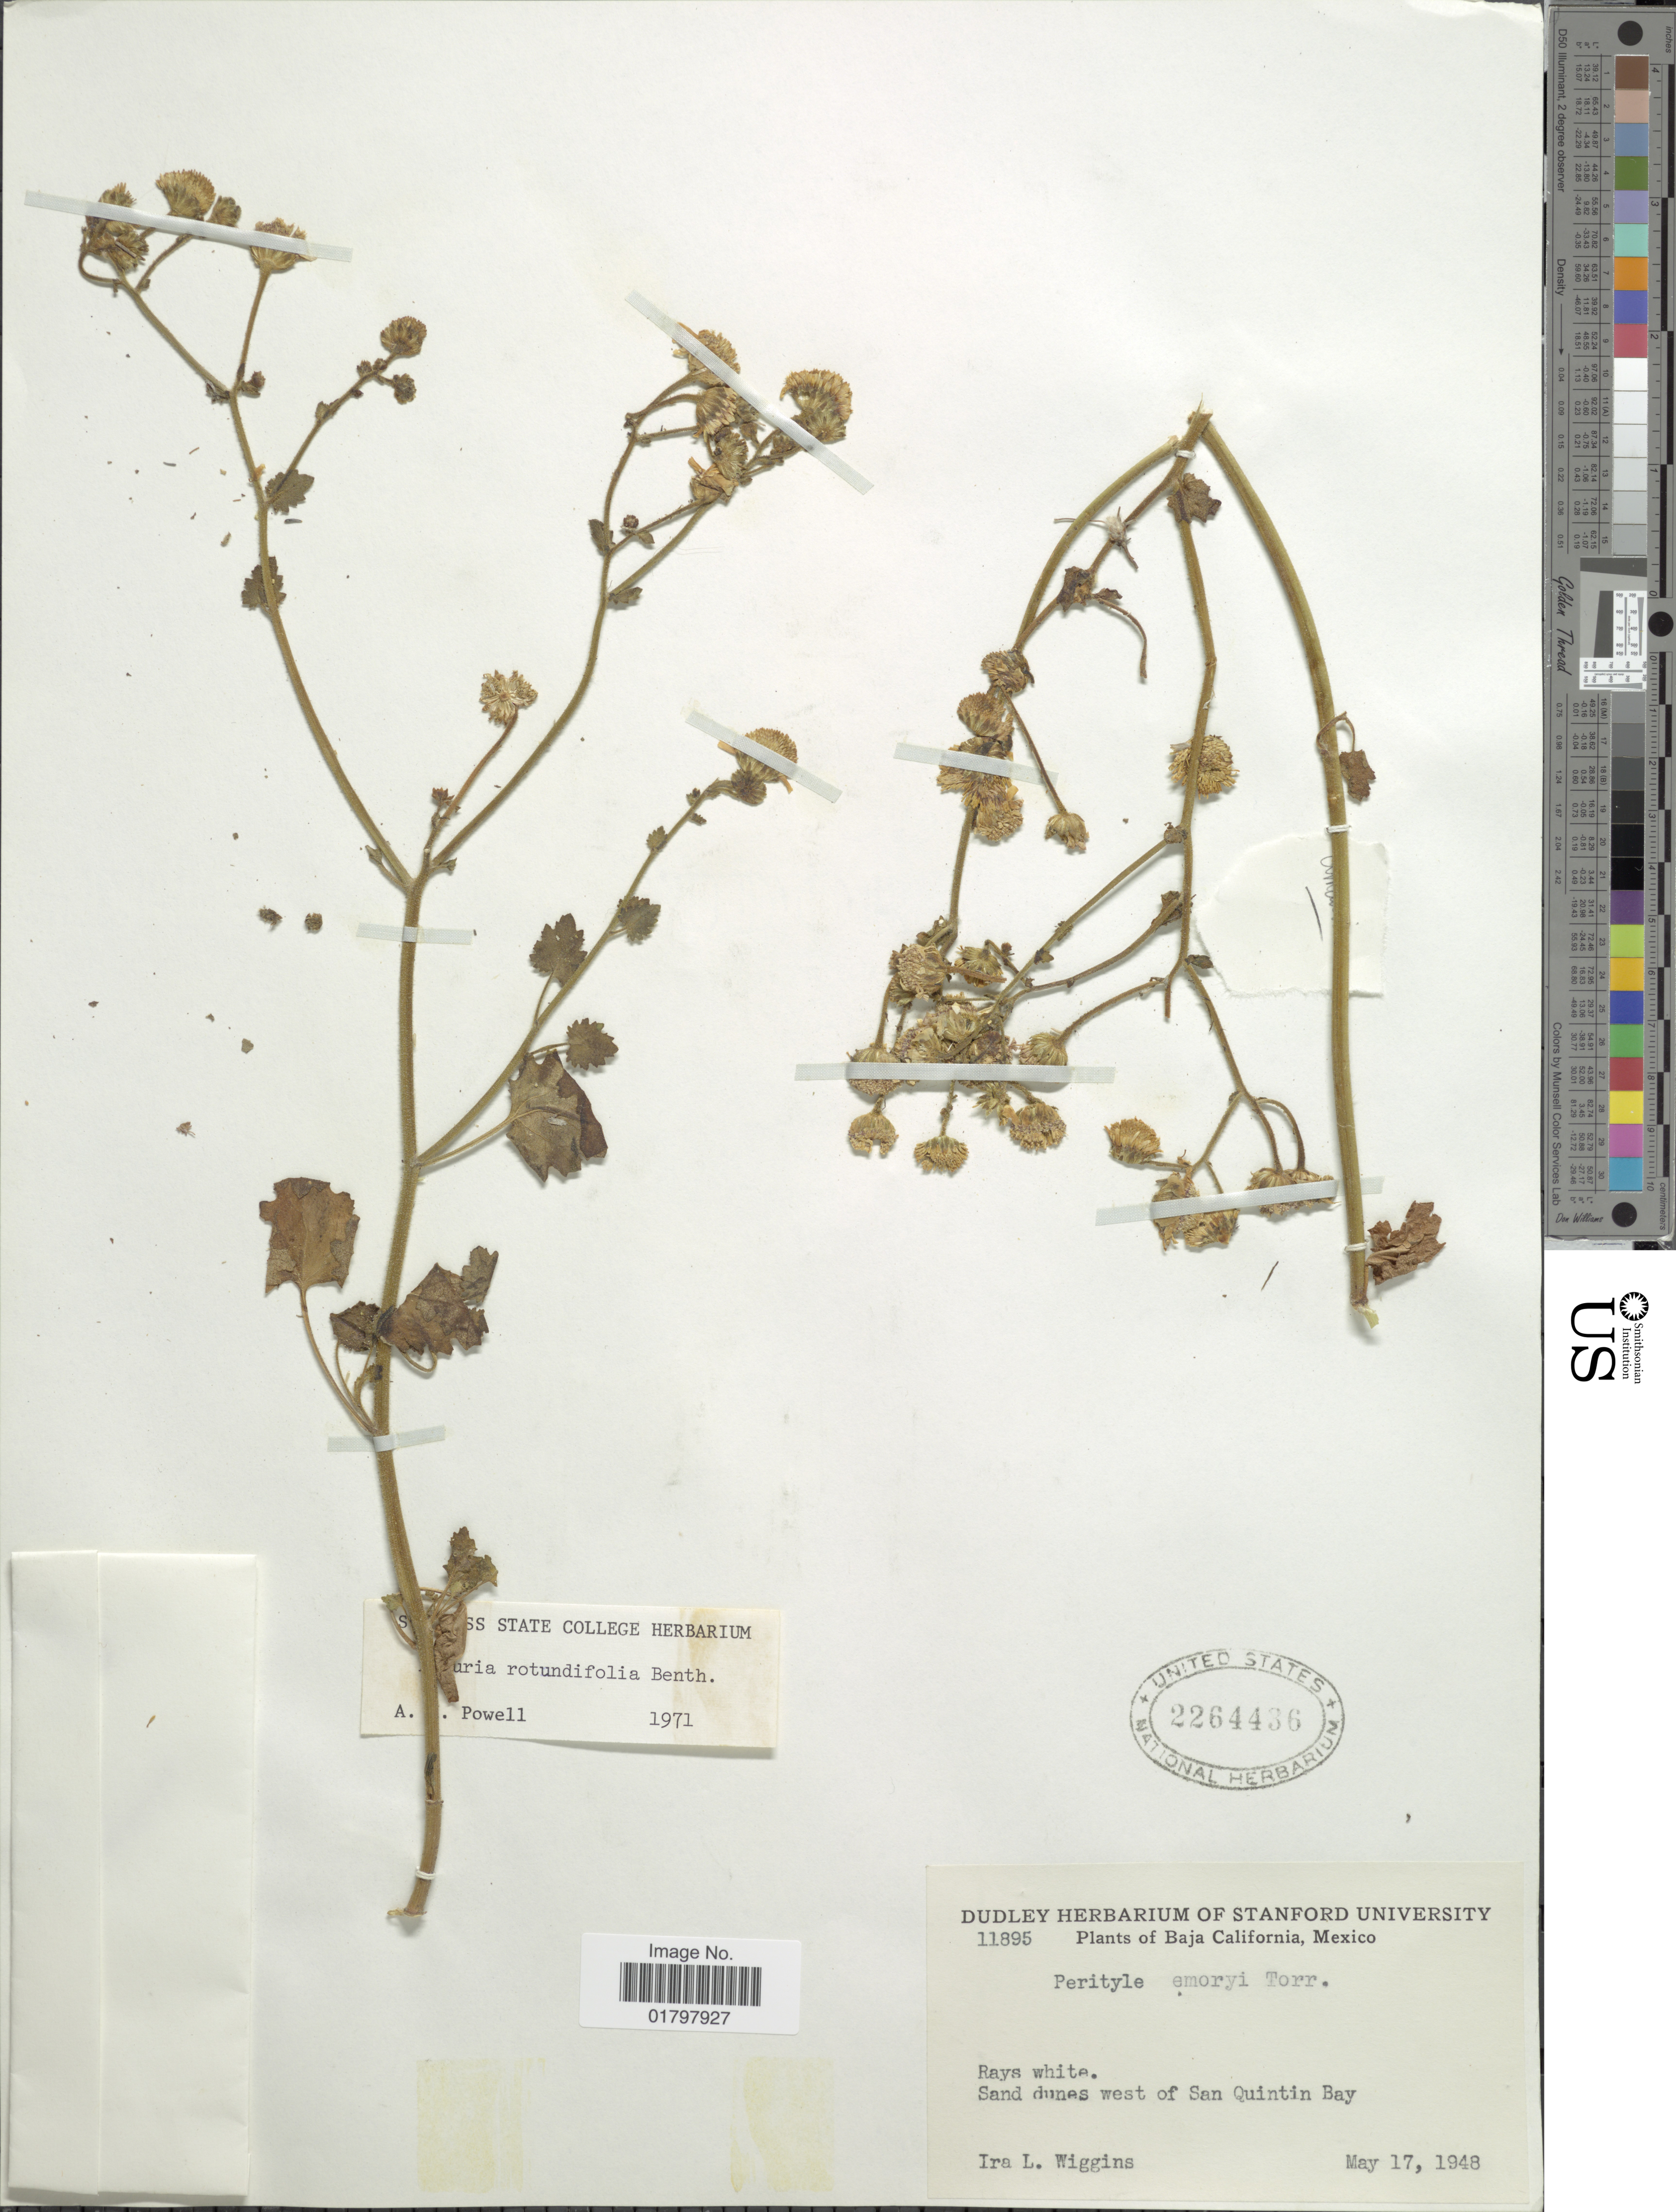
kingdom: Plantae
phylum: Tracheophyta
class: Magnoliopsida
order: Asterales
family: Asteraceae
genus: Amauria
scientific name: Amauria rotundifolia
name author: Benth.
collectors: I. L. Wiggins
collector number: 11895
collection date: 1948-05-17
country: Mexico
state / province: Baja California Sur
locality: Sand dunes west of San Quintin Bay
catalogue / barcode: US 2264436